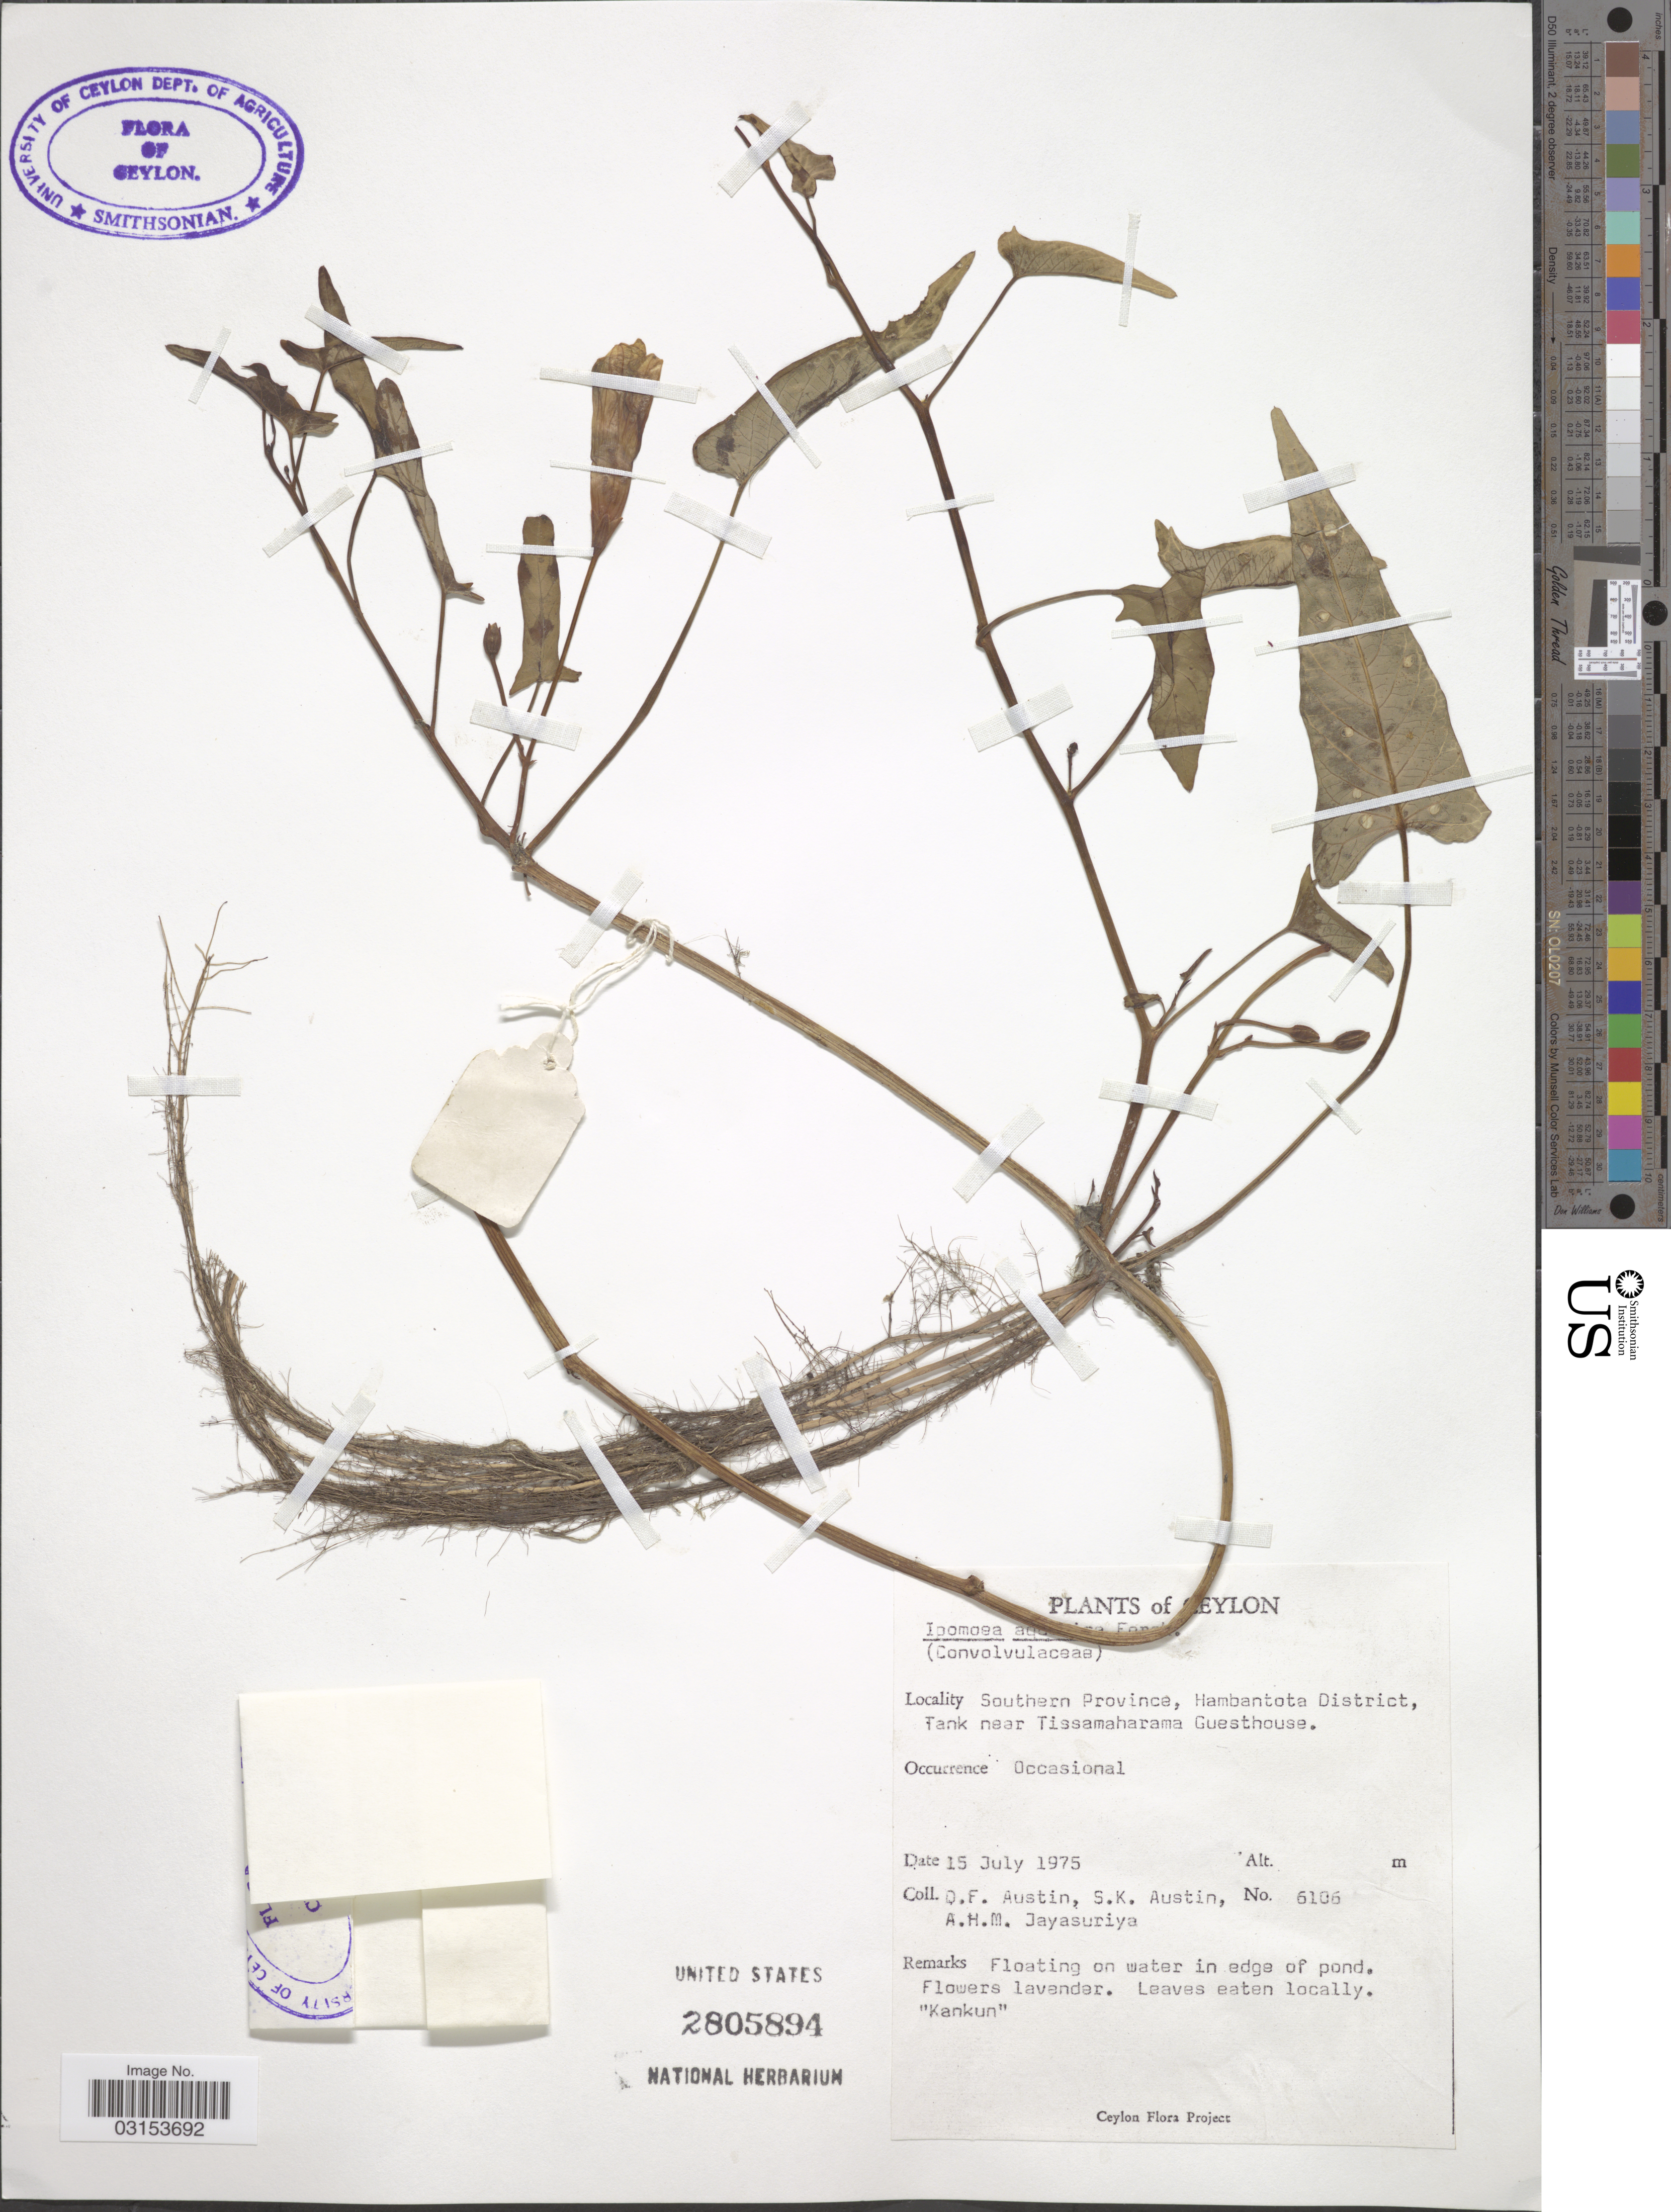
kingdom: Plantae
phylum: Tracheophyta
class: Magnoliopsida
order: Solanales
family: Convolvulaceae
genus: Ipomoea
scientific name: Ipomoea aquatica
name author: Forssk.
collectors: D. Austin, S. Austin & A. H. Jayasuriya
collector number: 6106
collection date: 1975-07-15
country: Sri Lanka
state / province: Southern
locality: Ceylon. Hambantota District, Tank near Tissamaharama Guesthouse.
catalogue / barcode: US 2805894